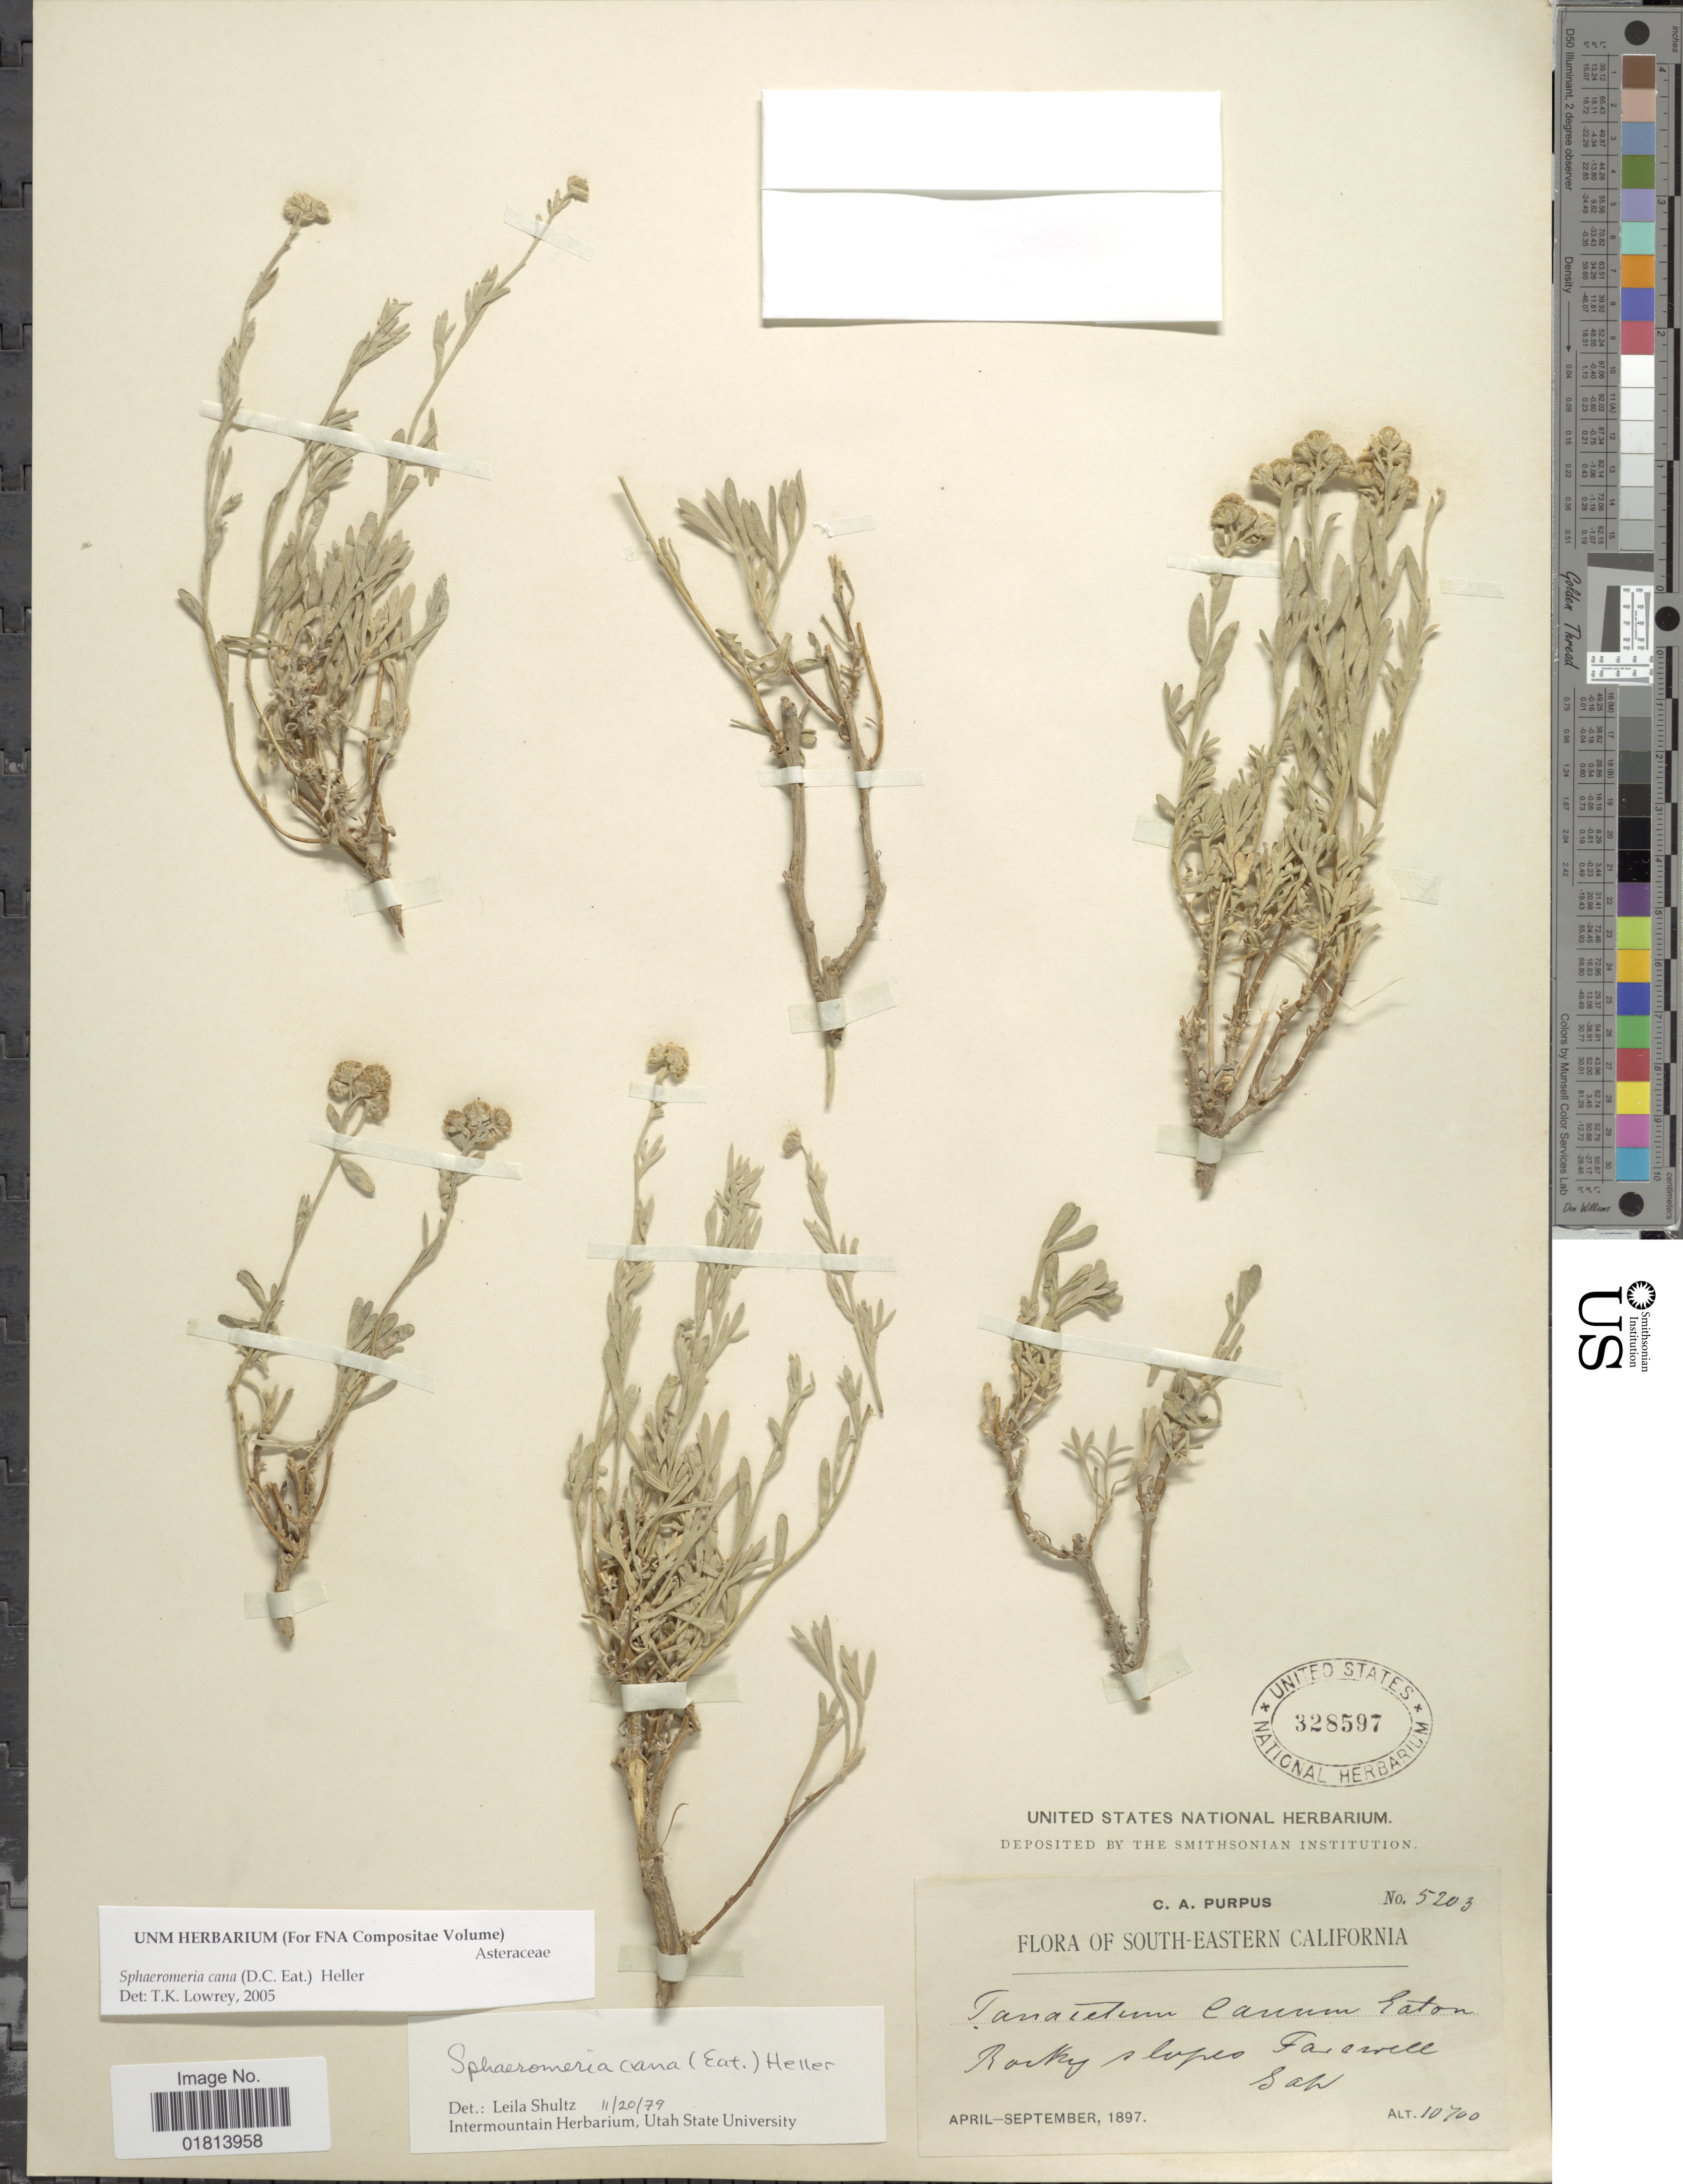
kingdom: Plantae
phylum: Tracheophyta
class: Magnoliopsida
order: Asterales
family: Asteraceae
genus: Sphaeromeria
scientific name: Sphaeromeria cana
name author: (D.C. Eaton) A. Heller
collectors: C. A. Purpus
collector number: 5203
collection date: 1897-04/1897-09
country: United States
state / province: California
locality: South-Eastern California, Rocky slopes Farewell Gap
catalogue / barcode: US 328597